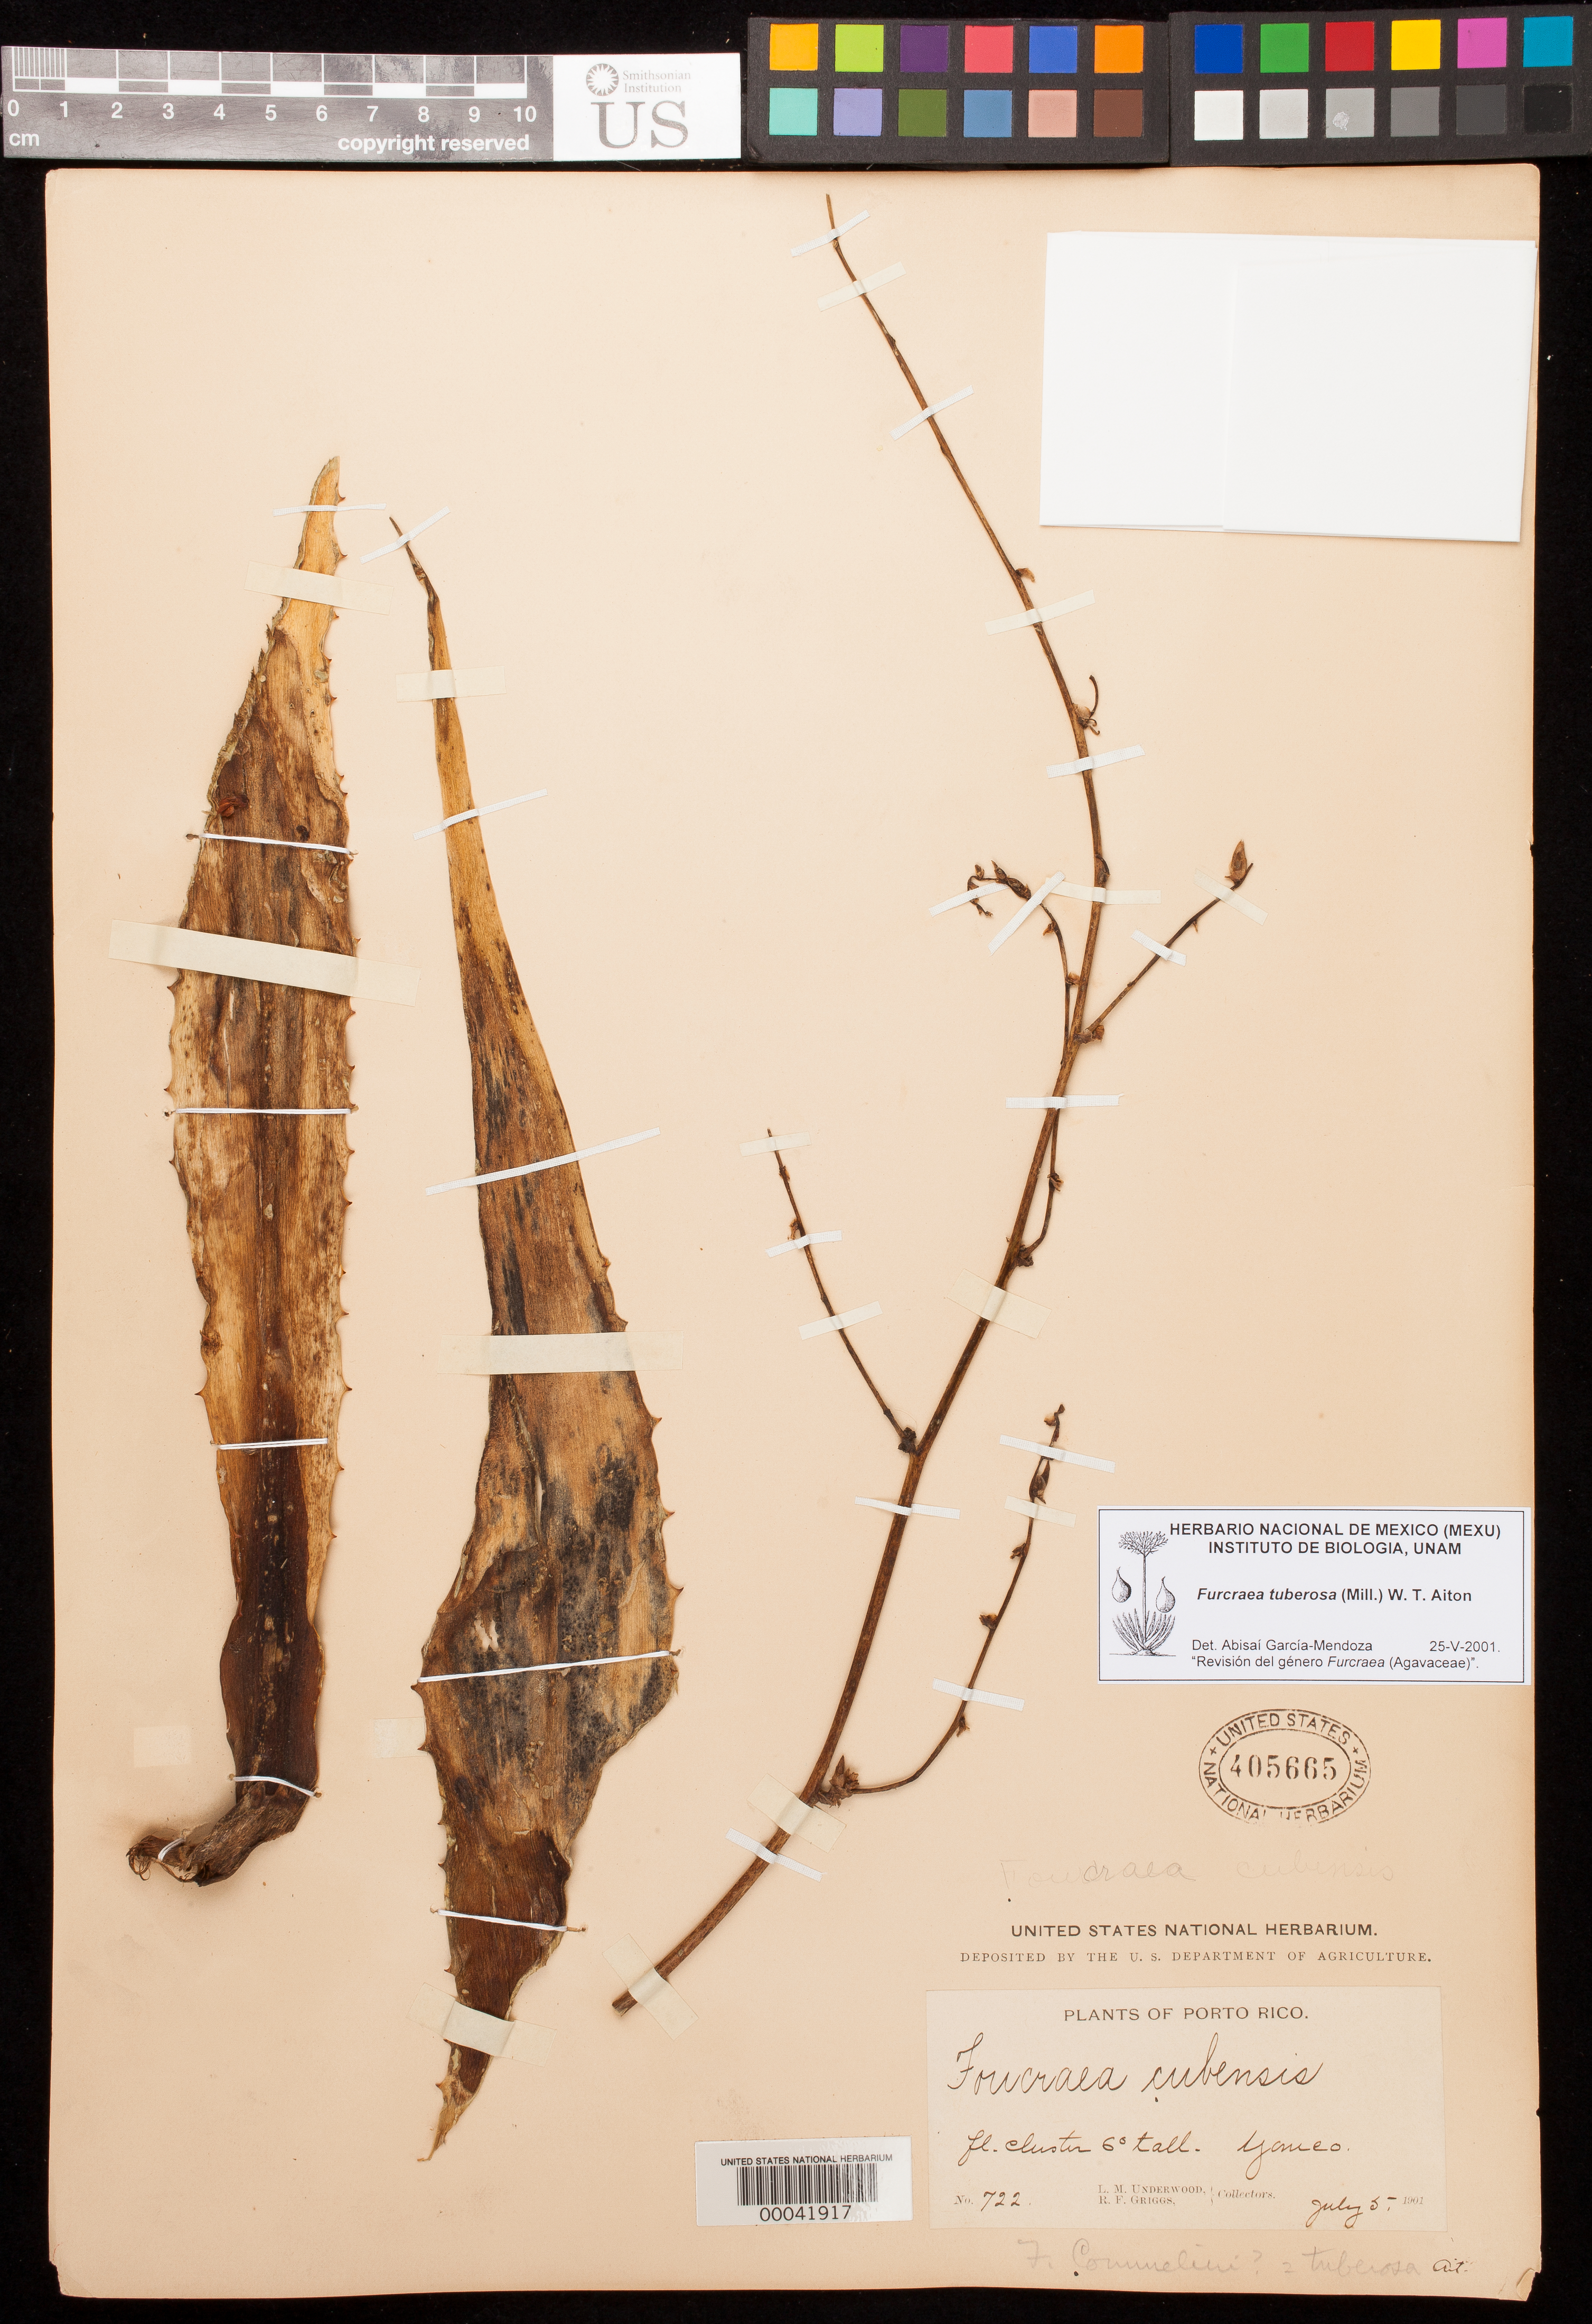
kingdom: Plantae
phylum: Tracheophyta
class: Liliopsida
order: Asparagales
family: Asparagaceae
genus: Furcraea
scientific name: Furcraea tuberosa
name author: (Mill.) W.T. Aiton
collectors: L. M. Underwood & R. F. Griggs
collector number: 722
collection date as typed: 05 Jul 1901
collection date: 1901-07-05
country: Puerto Rico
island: Greater Antilles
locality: Yauco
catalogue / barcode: US 405665